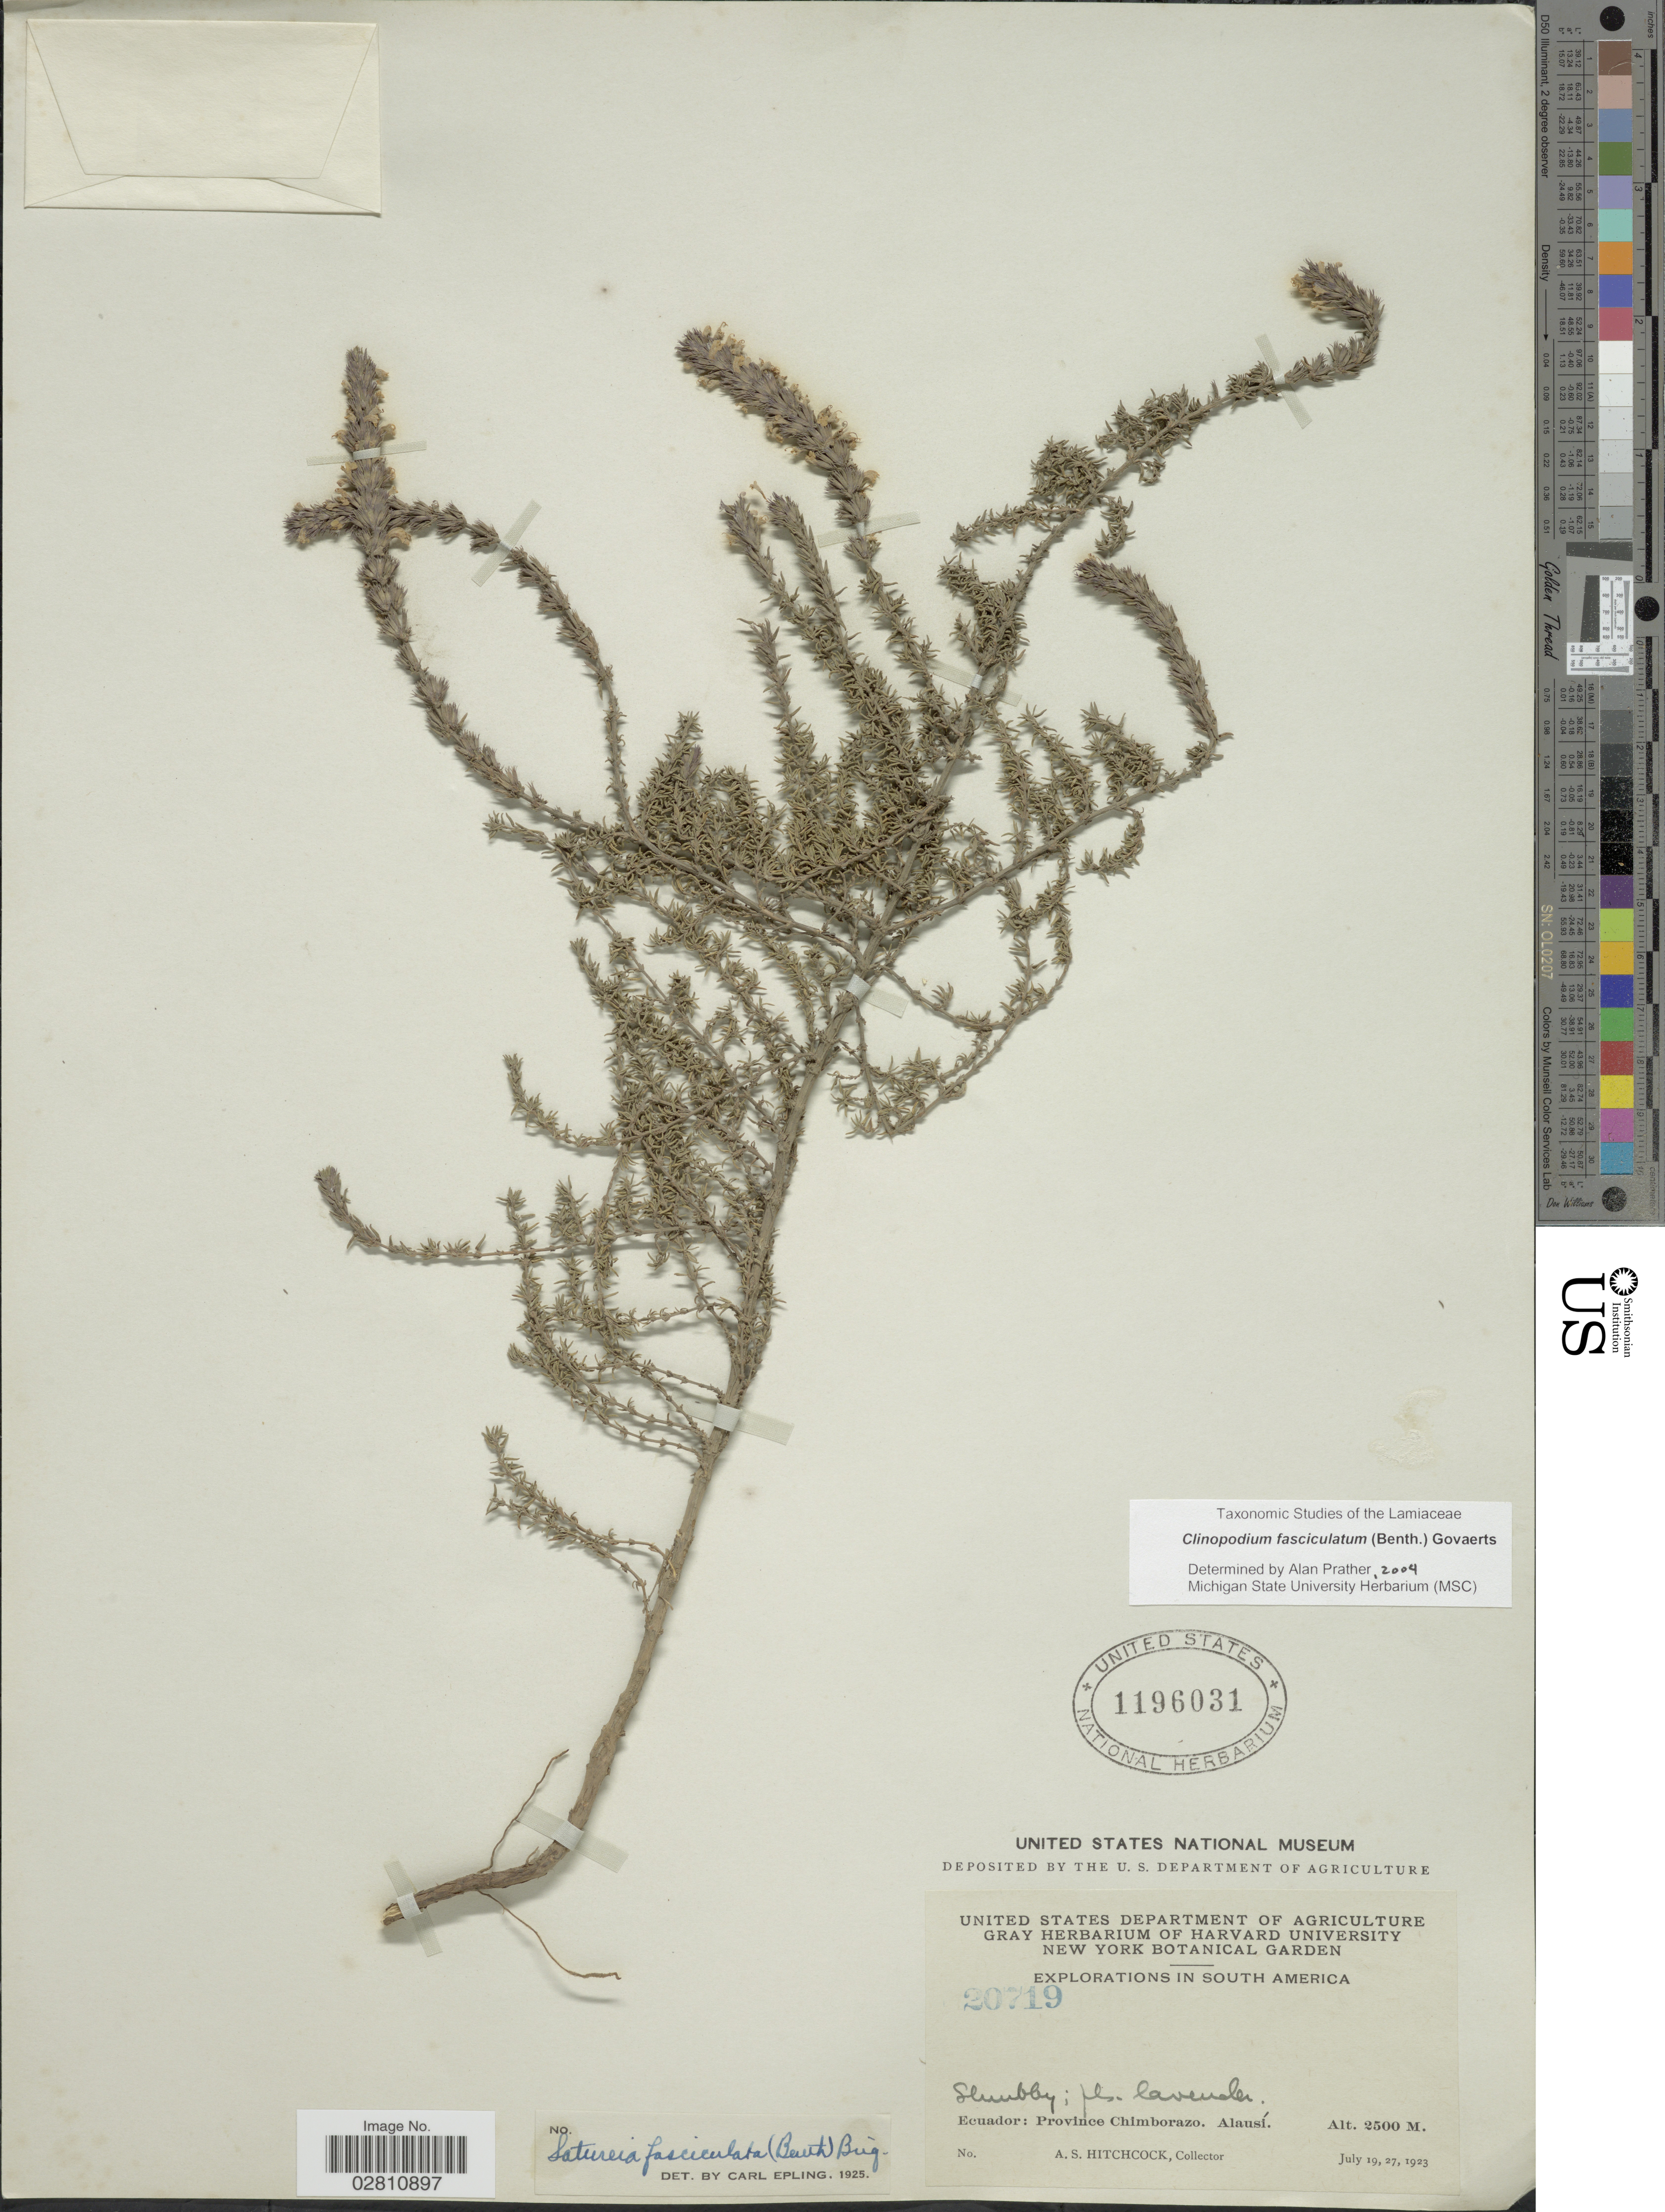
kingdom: Plantae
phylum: Tracheophyta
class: Magnoliopsida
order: Lamiales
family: Lamiaceae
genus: Clinopodium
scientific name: Clinopodium fasciculatum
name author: (Benth.) Govaerts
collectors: A. S. Hitchcock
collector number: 20719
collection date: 1923-07-19/1923-07-27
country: Ecuador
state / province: Chimborazo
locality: Province Chimborazo. Alausí.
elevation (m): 2500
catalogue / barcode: US 1196031